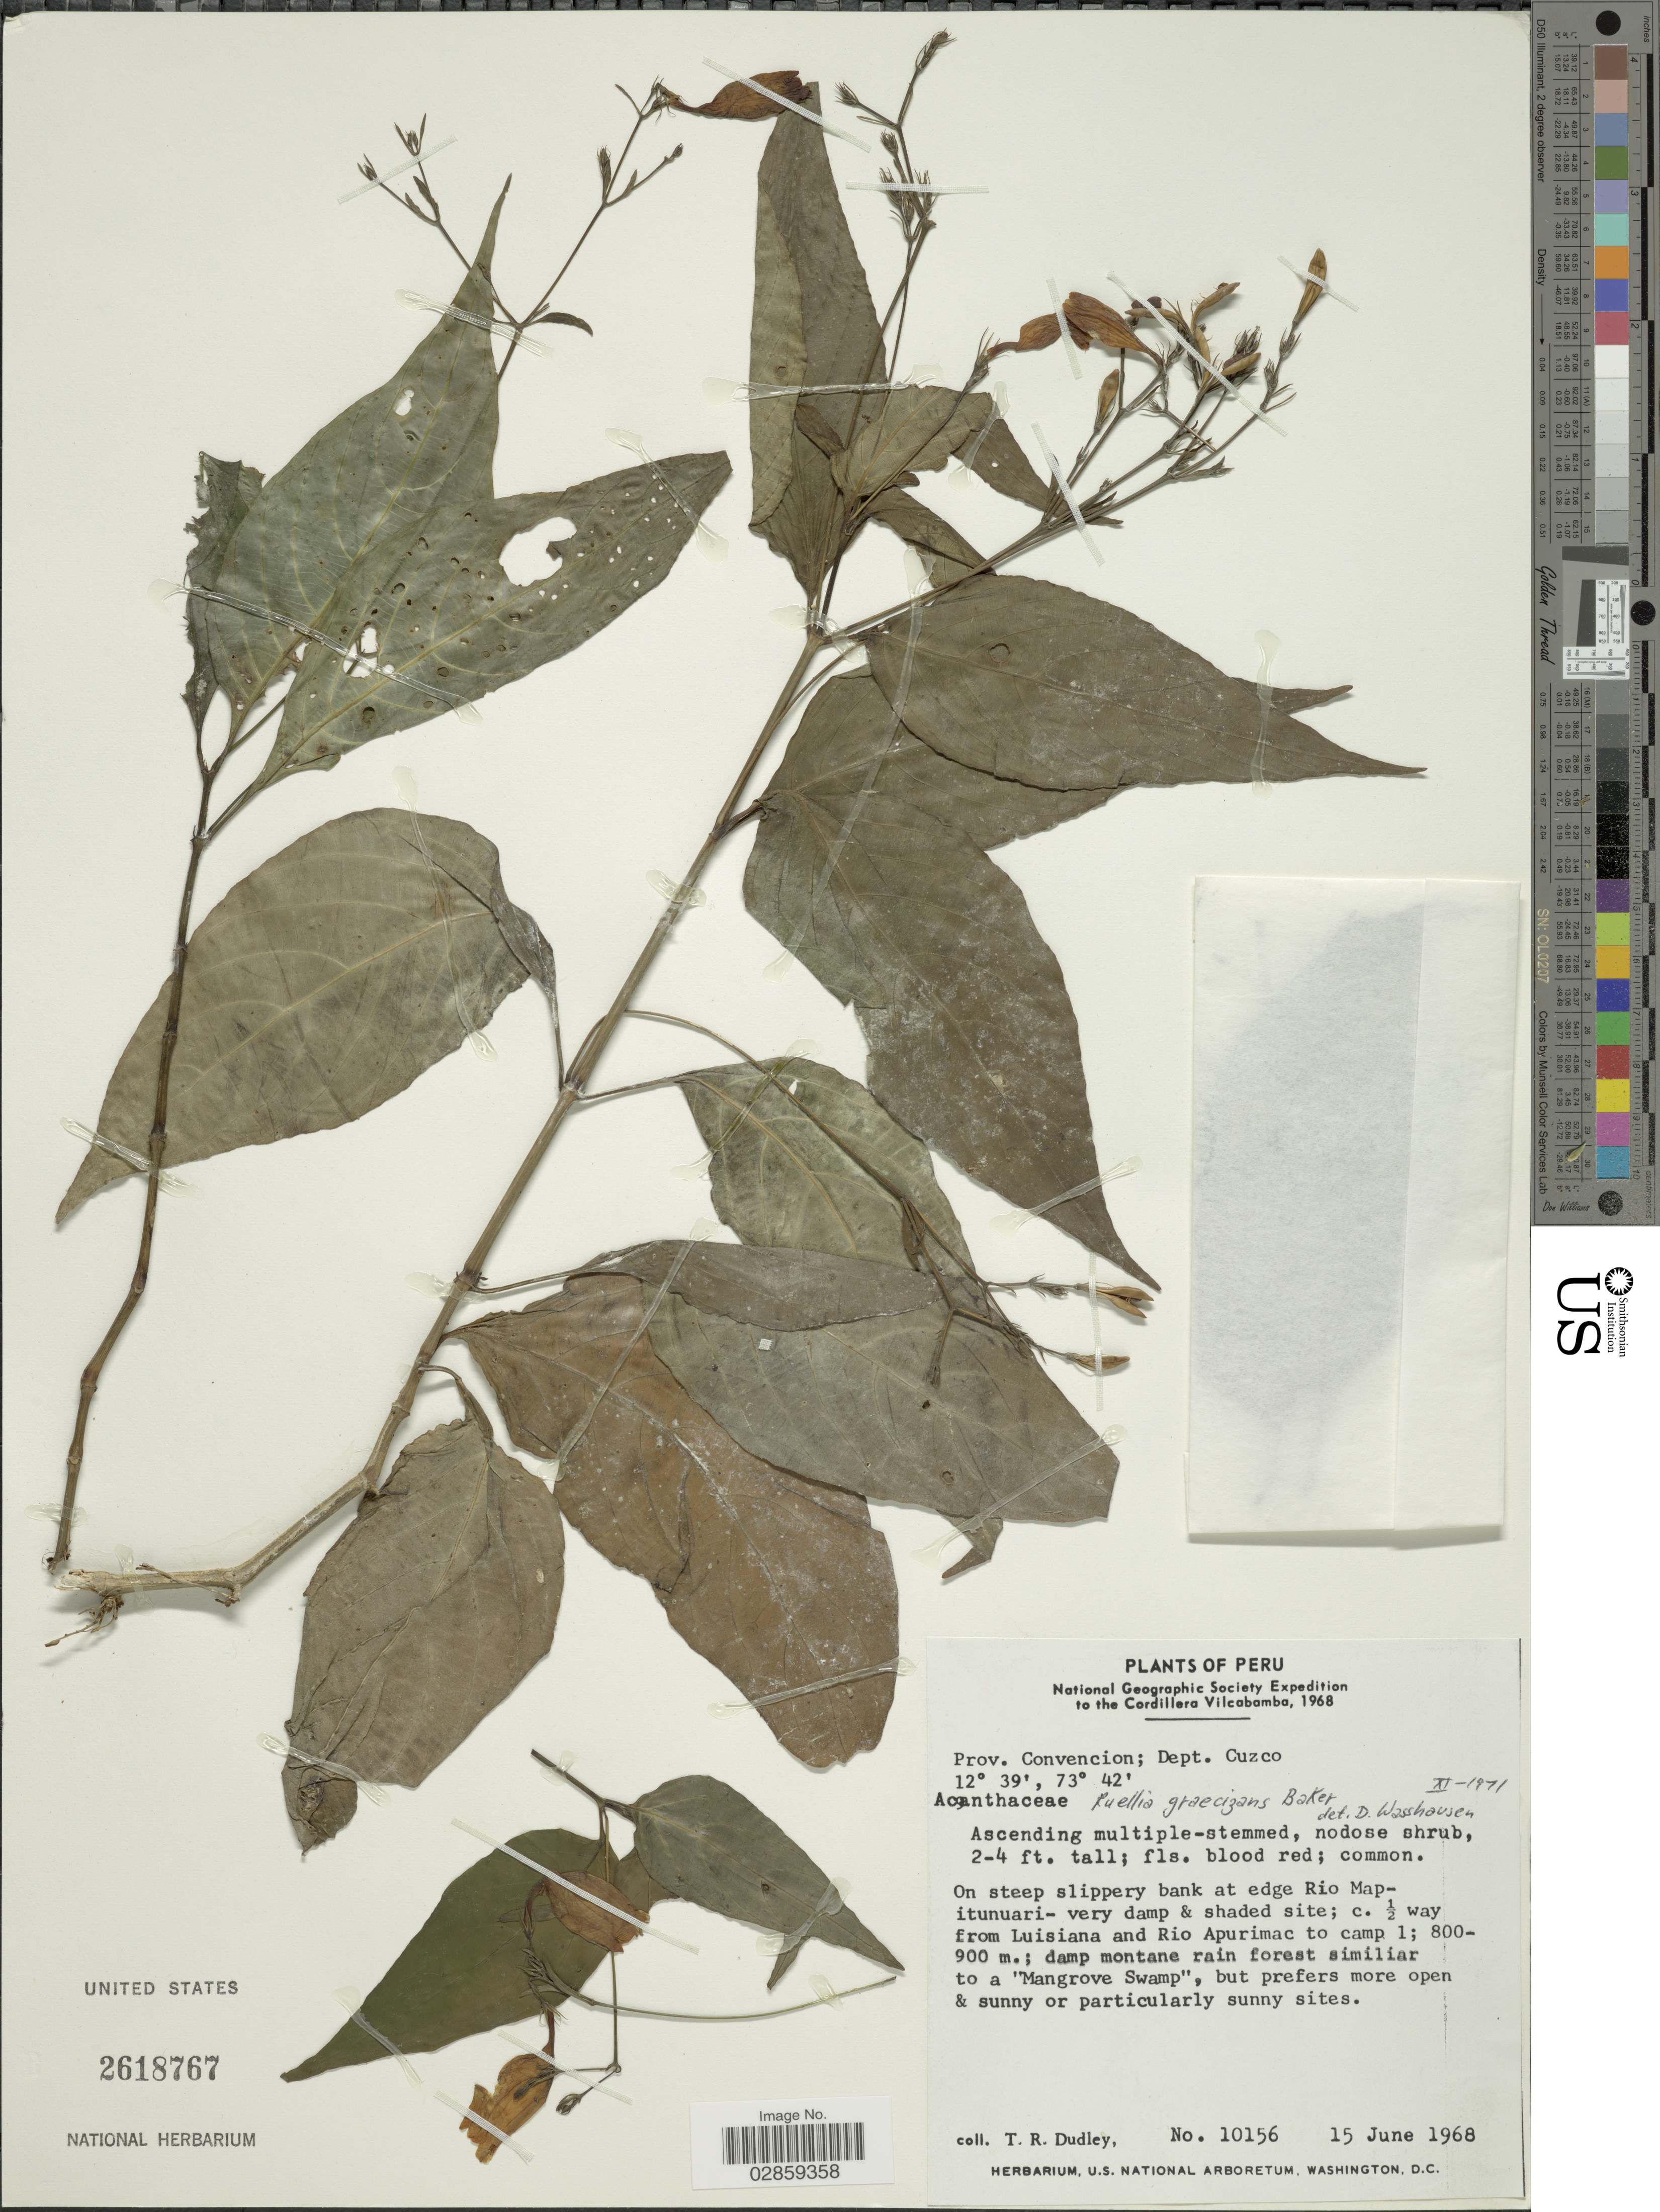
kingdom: Plantae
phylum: Tracheophyta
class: Magnoliopsida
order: Lamiales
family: Acanthaceae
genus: Ruellia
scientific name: Ruellia brevifolia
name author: (Pohl) C. Ezcurra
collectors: T. R. Dudley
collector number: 10156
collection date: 1968-06-15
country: Peru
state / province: Cusco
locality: Cordillera Vilcabamba, Prov. Convencion; Dept. Cuzco, c. ½ way from Luisiana and Rio Apurimac to camp 1.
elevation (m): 800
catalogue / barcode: US 2618767